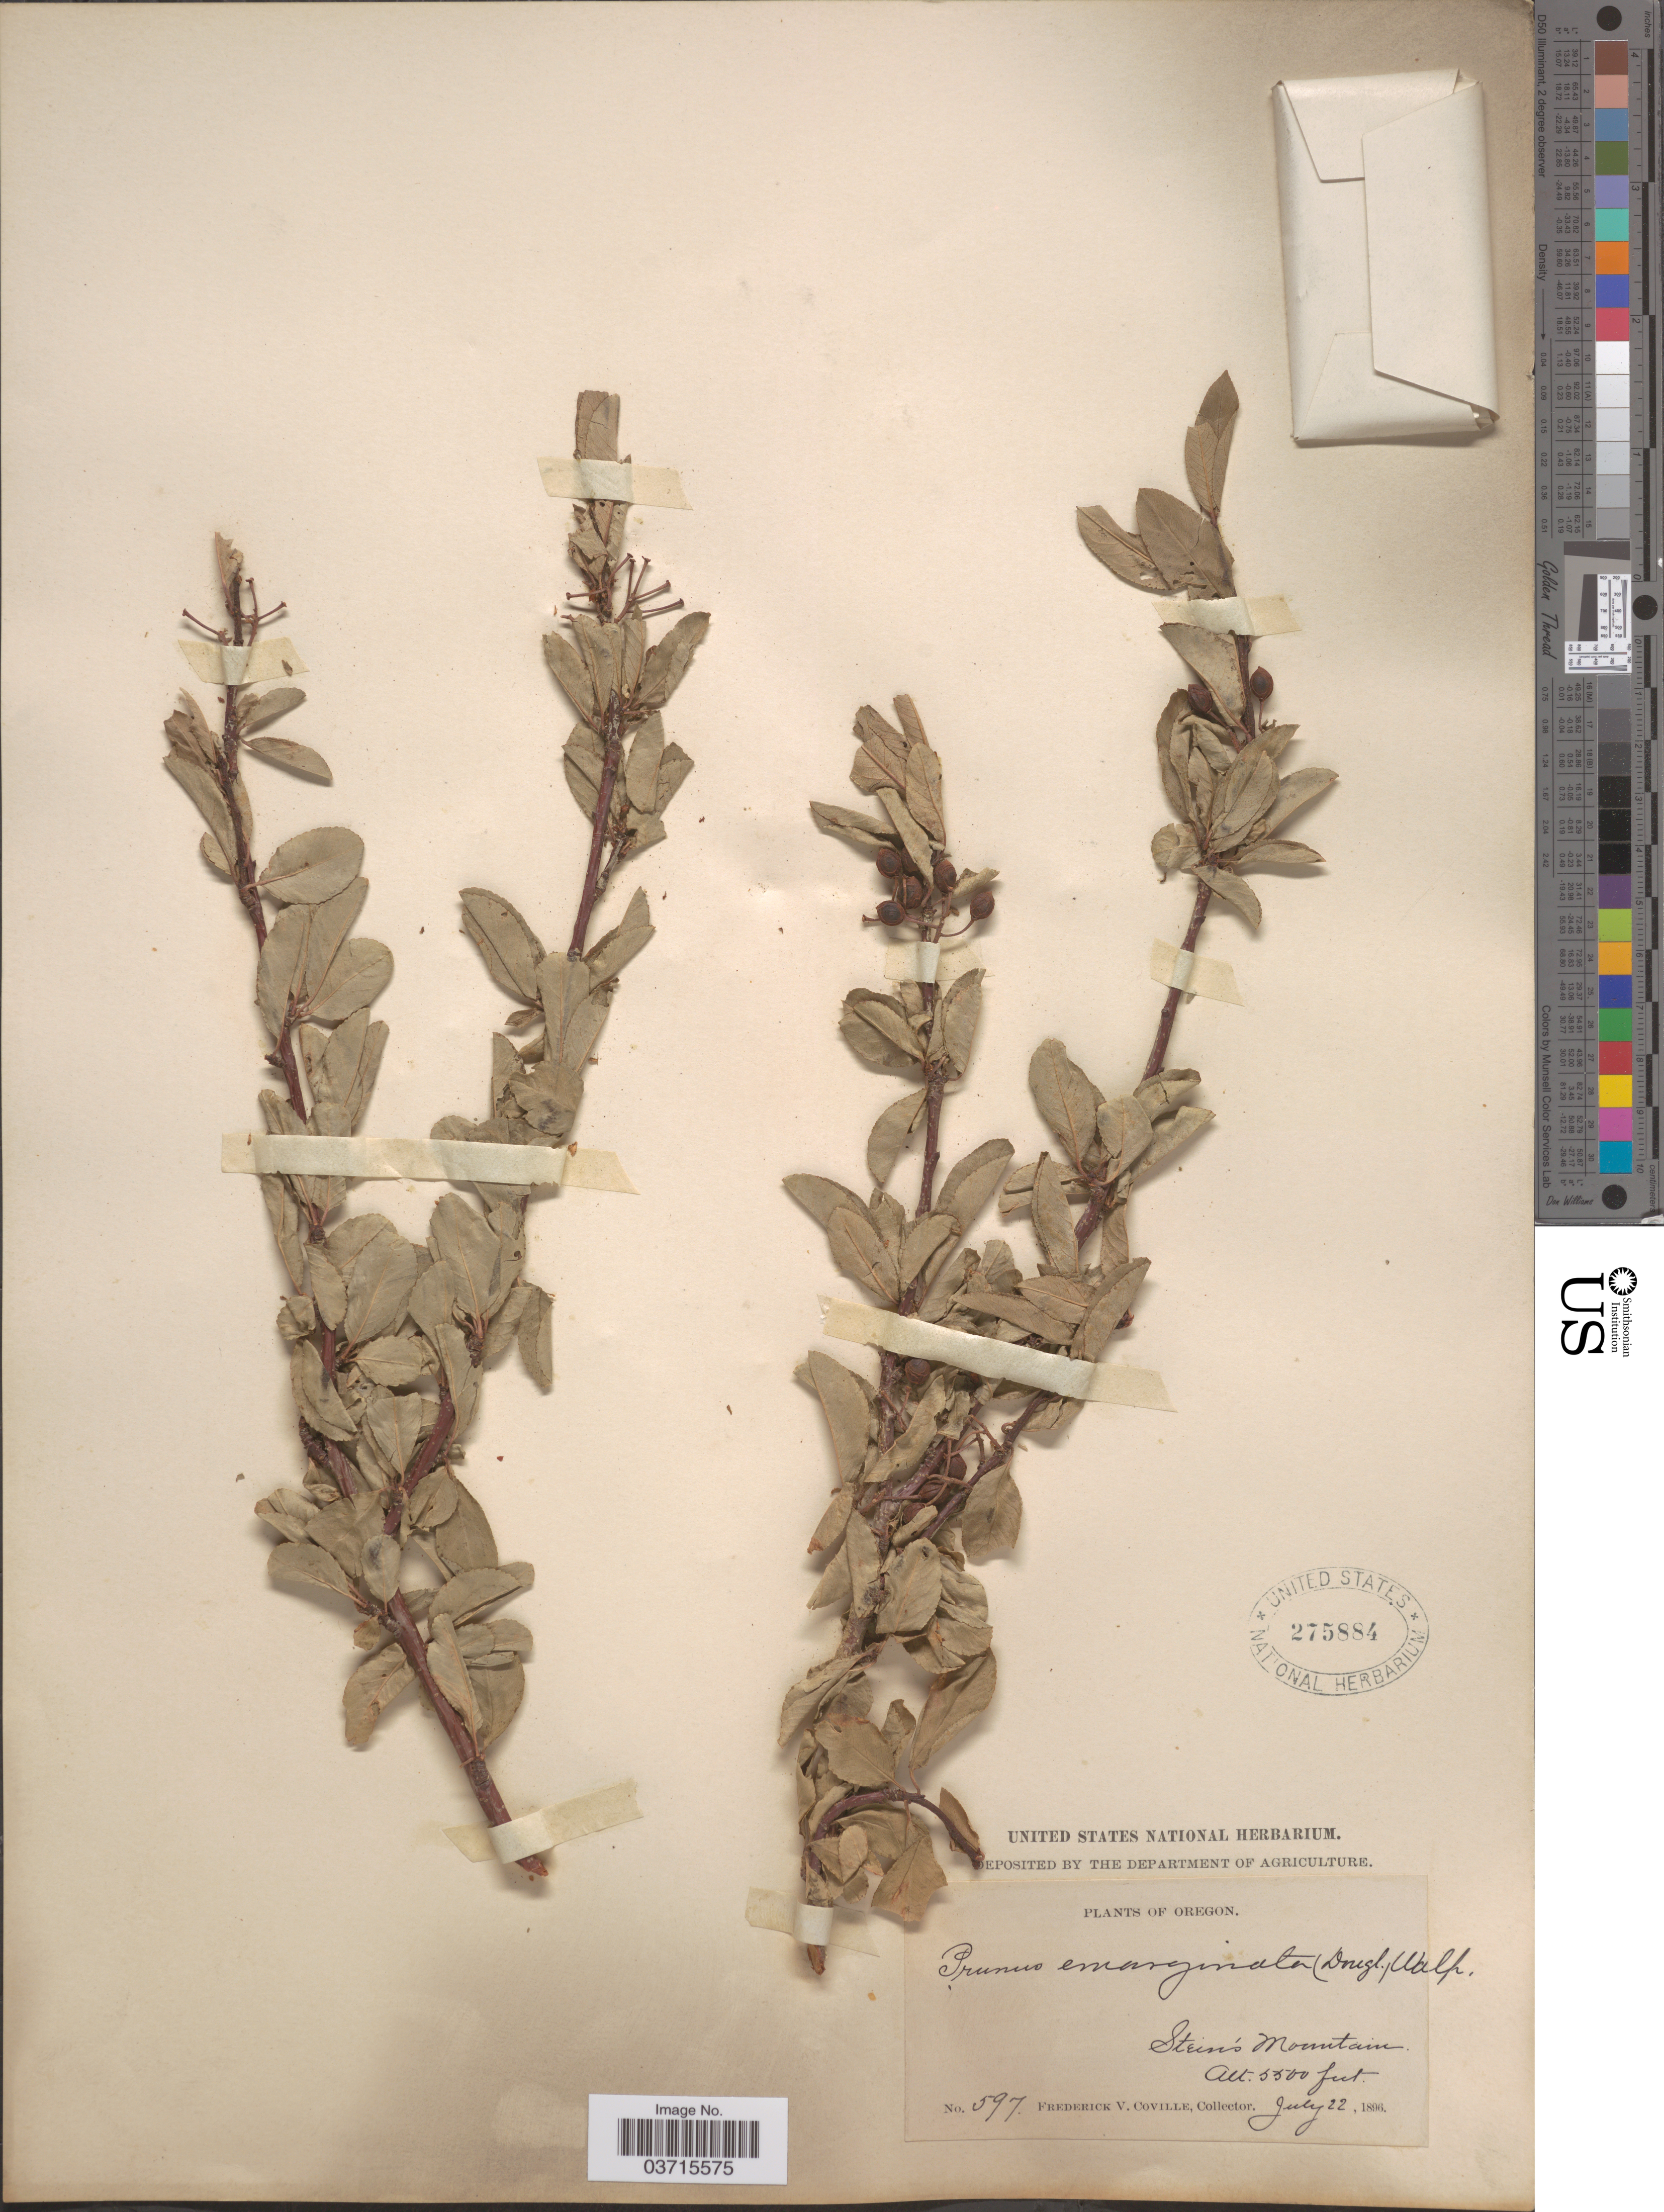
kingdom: Plantae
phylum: Tracheophyta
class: Magnoliopsida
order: Rosales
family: Rosaceae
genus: Prunus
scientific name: Prunus emarginata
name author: (Douglas ex Hook.) Eaton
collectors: F. V. Coville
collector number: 597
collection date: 1896-07-22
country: United States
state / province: Oregon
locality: Stein's Mountain.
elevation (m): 1676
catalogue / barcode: US 275884